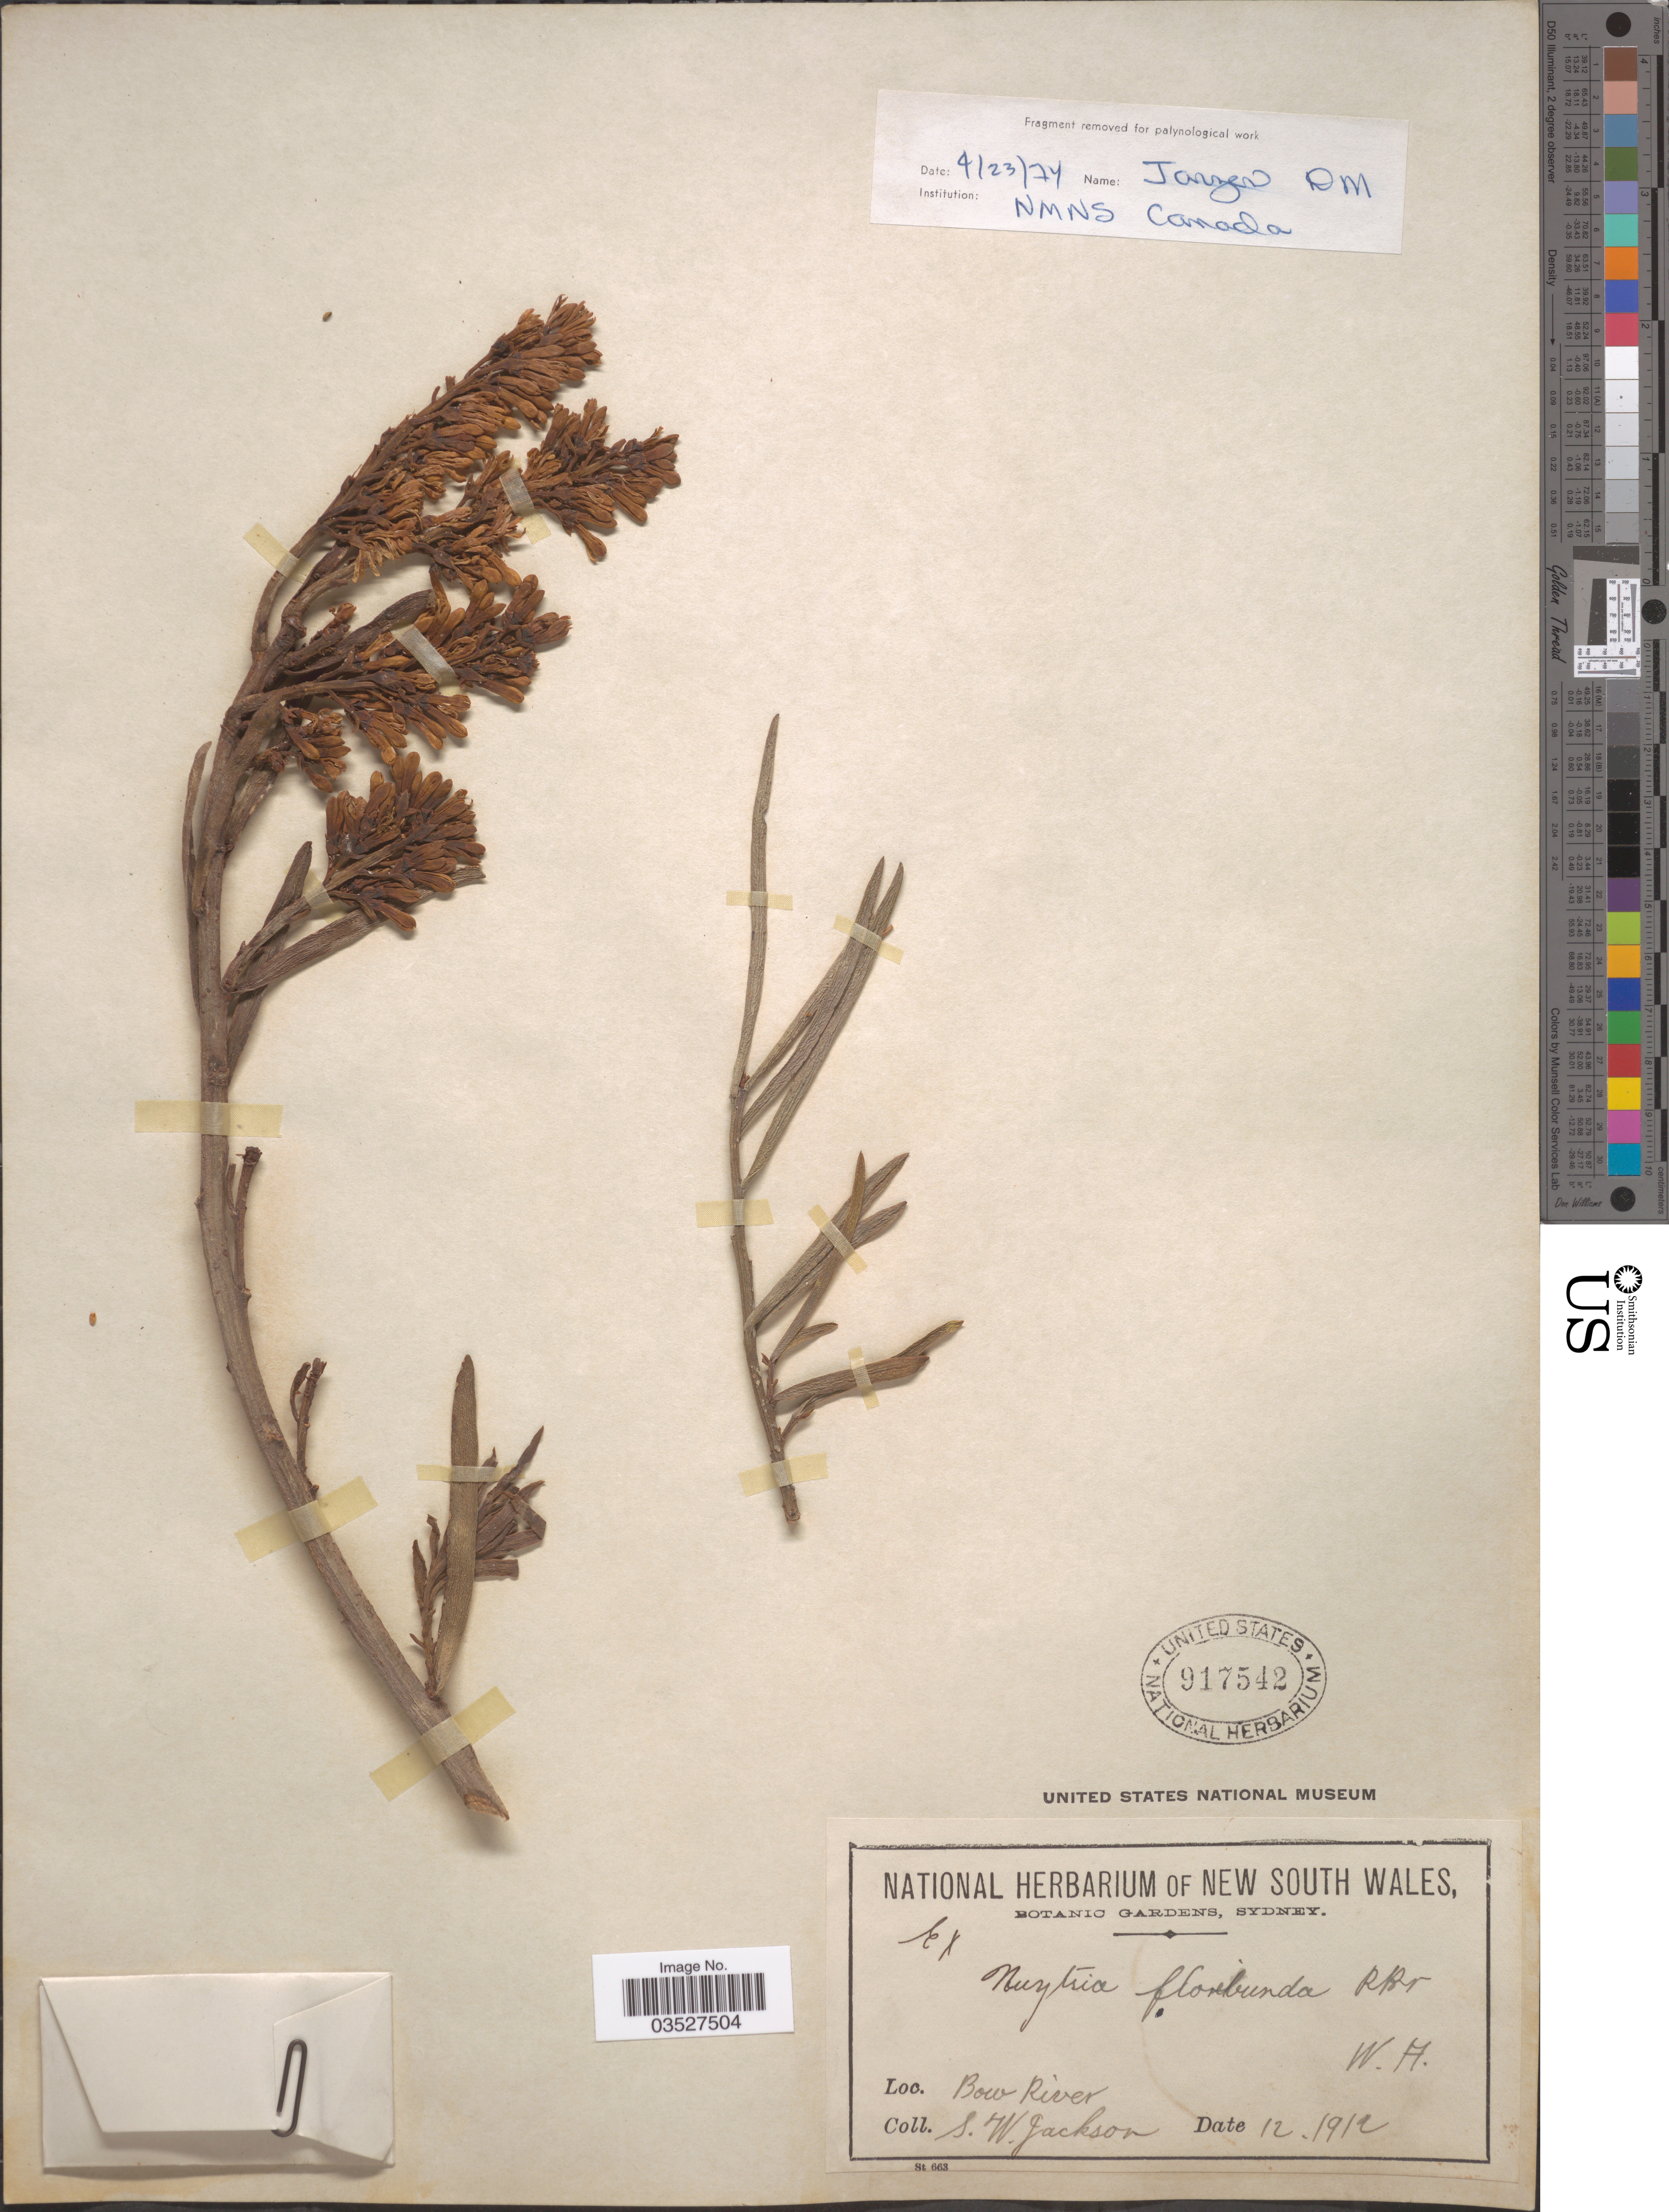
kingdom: Plantae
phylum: Tracheophyta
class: Magnoliopsida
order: Santalales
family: Loranthaceae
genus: Nuytsia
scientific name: Nuytsia floribunda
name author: (Labill.) R. Br. ex G. Don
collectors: Jackson, S. W.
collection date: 1912-12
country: Australia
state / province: Western Australia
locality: Bow River W.A.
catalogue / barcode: US 917542